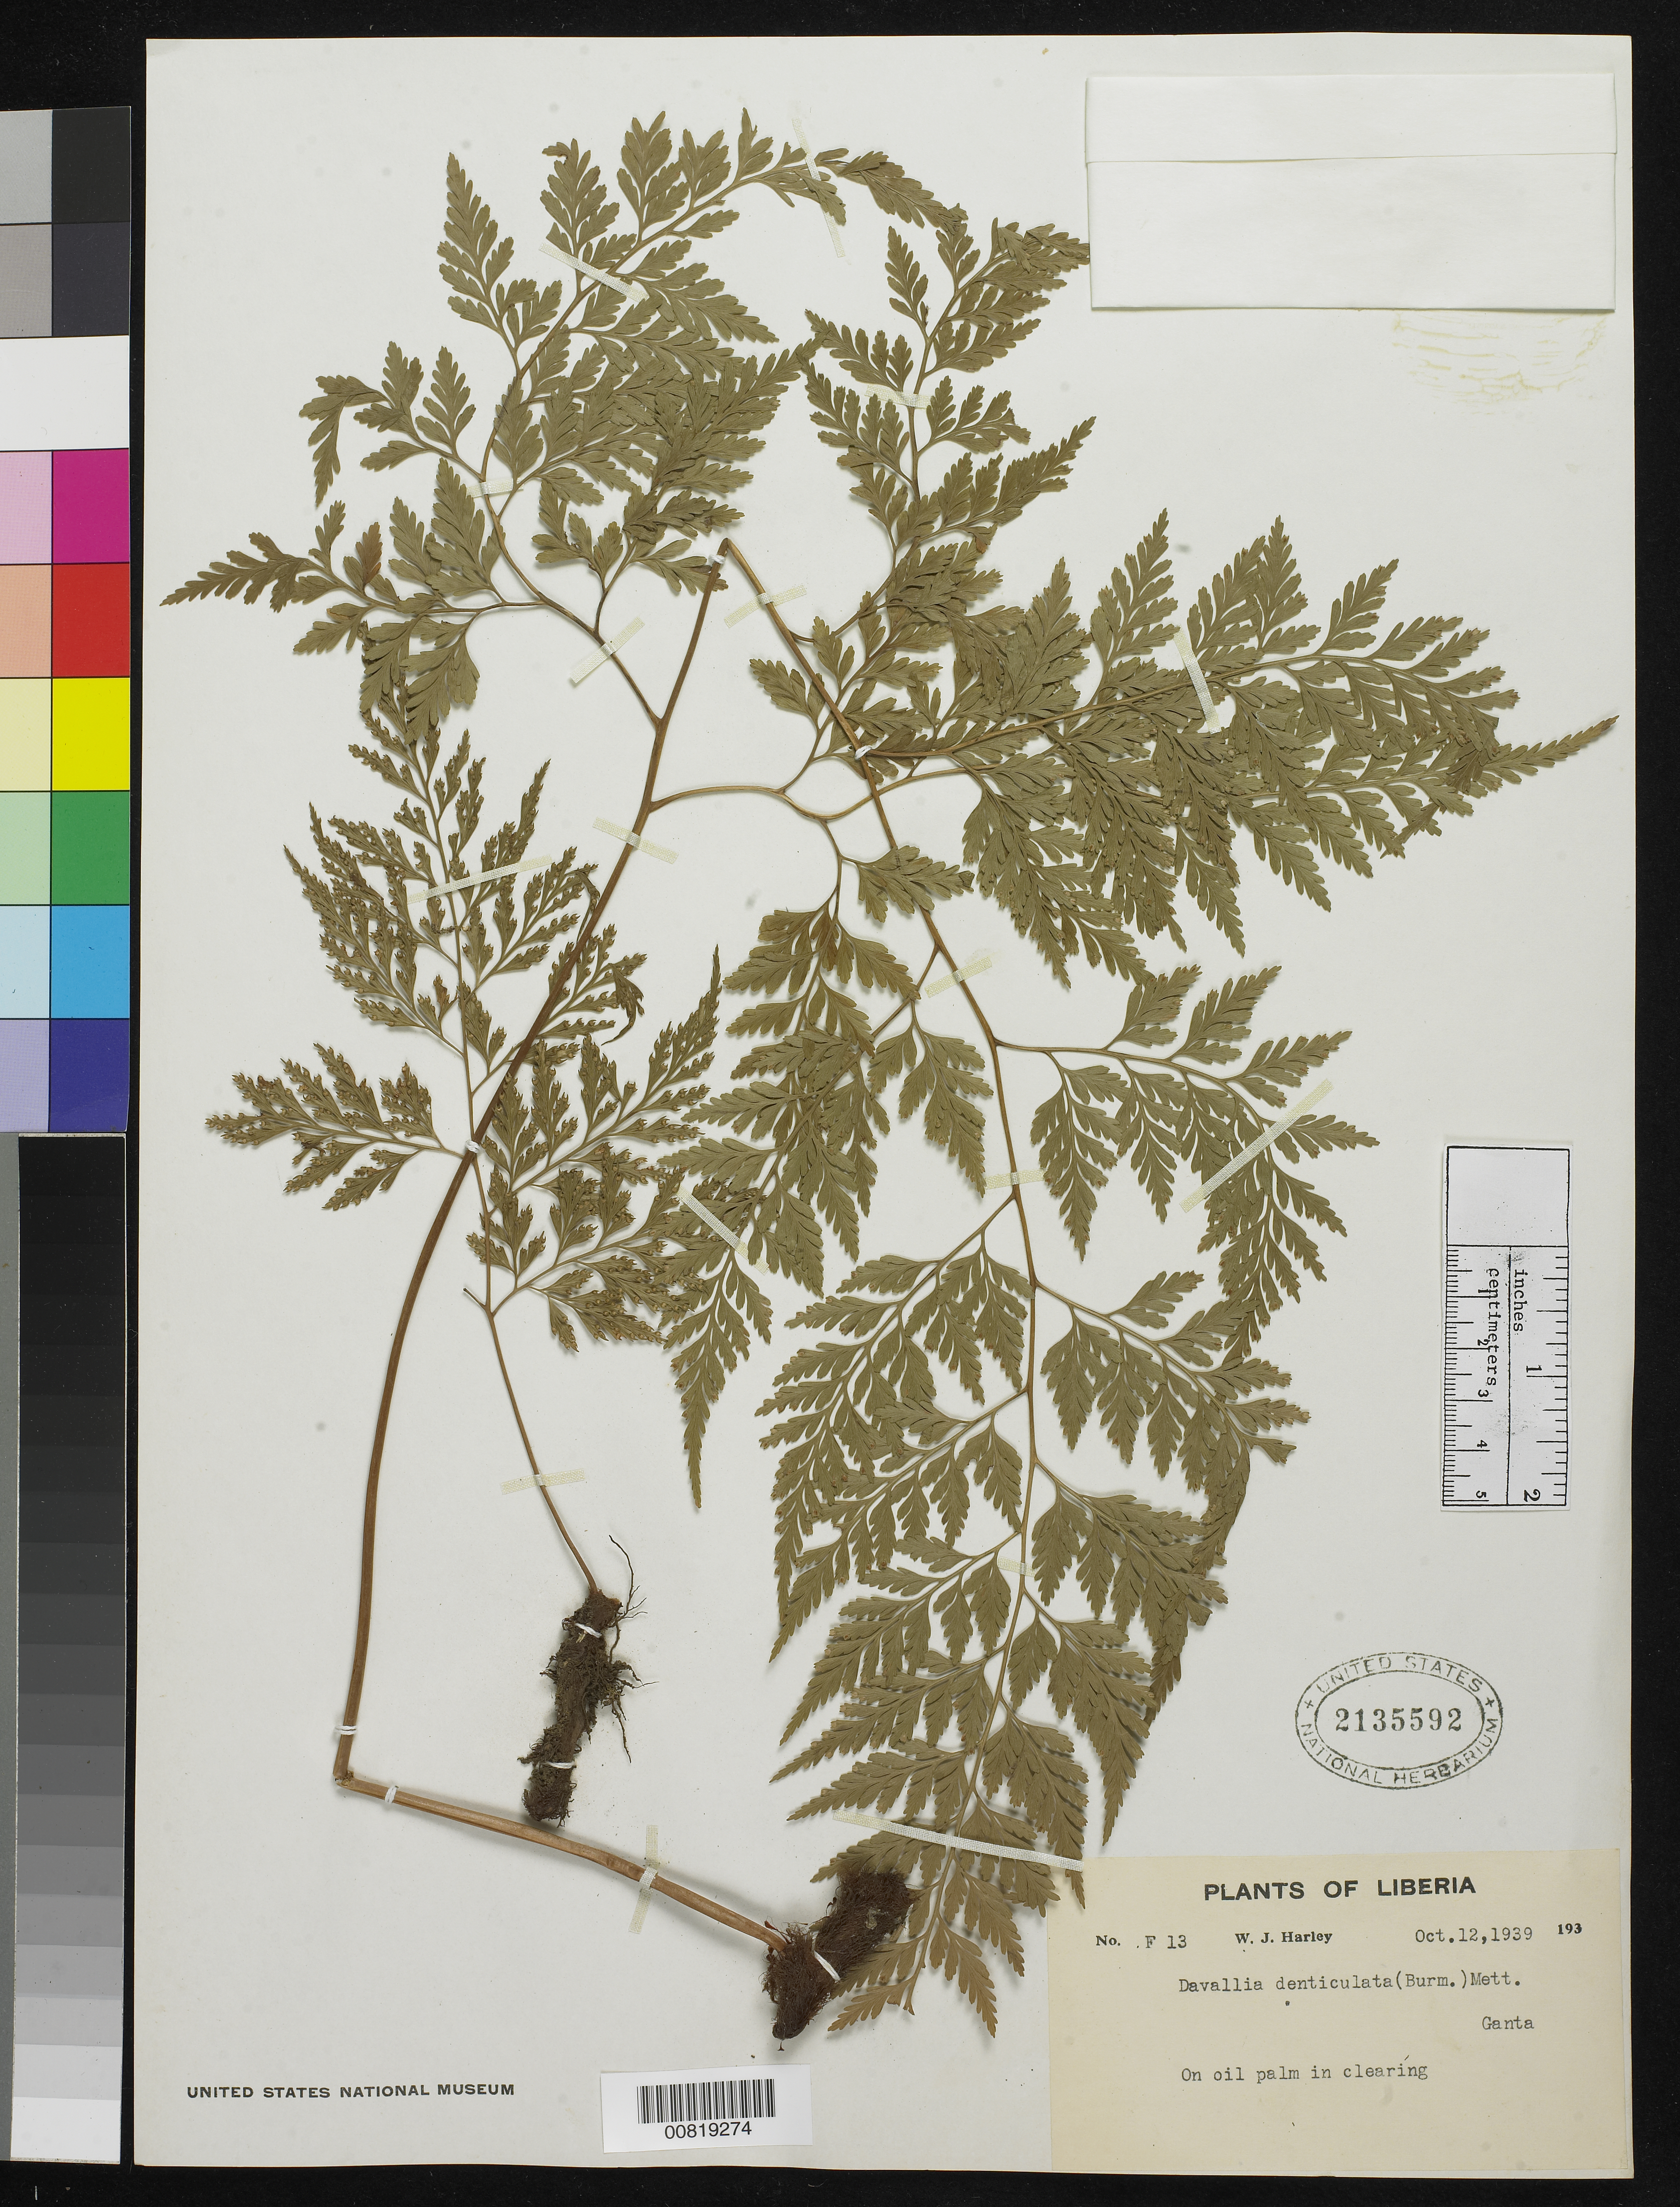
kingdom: Plantae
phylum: Tracheophyta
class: Polypodiopsida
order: Polypodiales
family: Davalliaceae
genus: Wibelia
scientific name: Wibelia denticulata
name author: (Burm. f.) M. Kato & Tsutsumi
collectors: W. Harley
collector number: F 13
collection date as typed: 12 Oct 1939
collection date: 1939-10-12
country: Liberia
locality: Ganta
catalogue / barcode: US 2135592